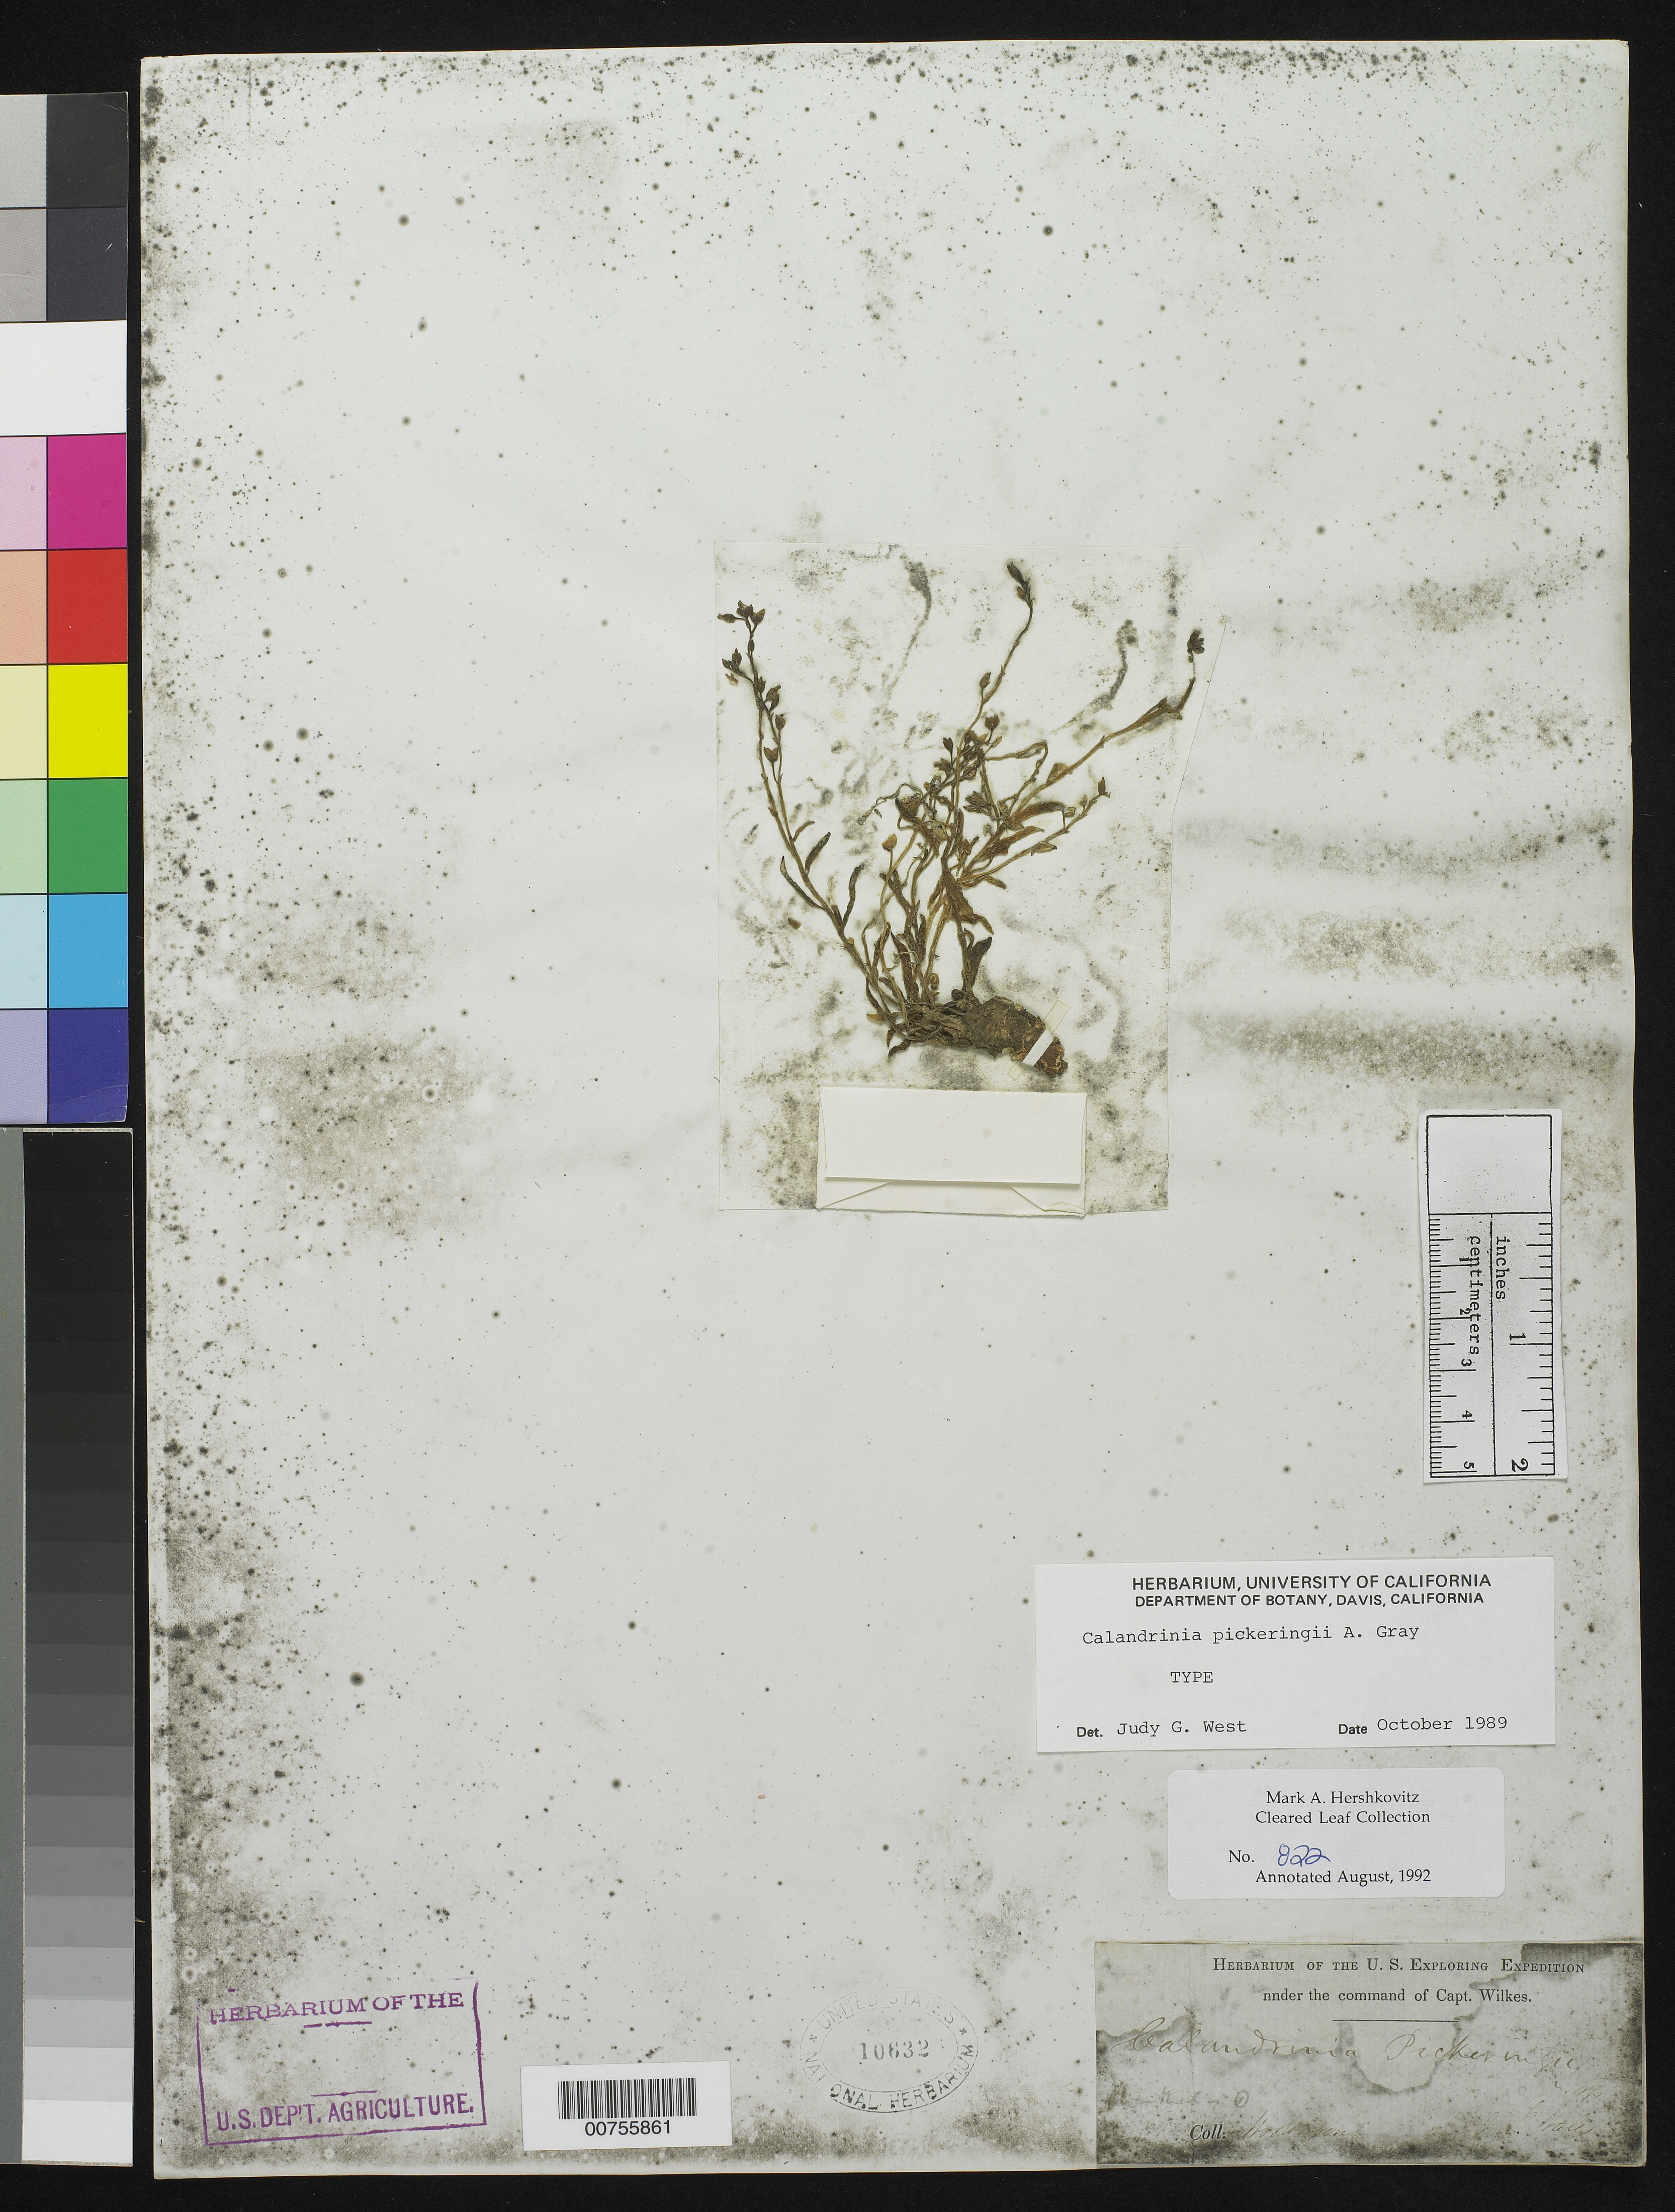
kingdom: Plantae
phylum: Tracheophyta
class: Magnoliopsida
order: Caryophyllales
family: Montiaceae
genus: Calandrinia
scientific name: Calandrinia pickeringii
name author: A. Gray in Wilkes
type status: Type Collection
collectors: Wilkes Explor. Exped.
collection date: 1838/1842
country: Australia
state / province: New South Wales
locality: Woolongong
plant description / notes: Synonymy according to Hershkovitz 1999, Phytologia 84: 102 (type not cited).; Handwritten data on label is faded and obscured, mostly illegible.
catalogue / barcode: US 10632